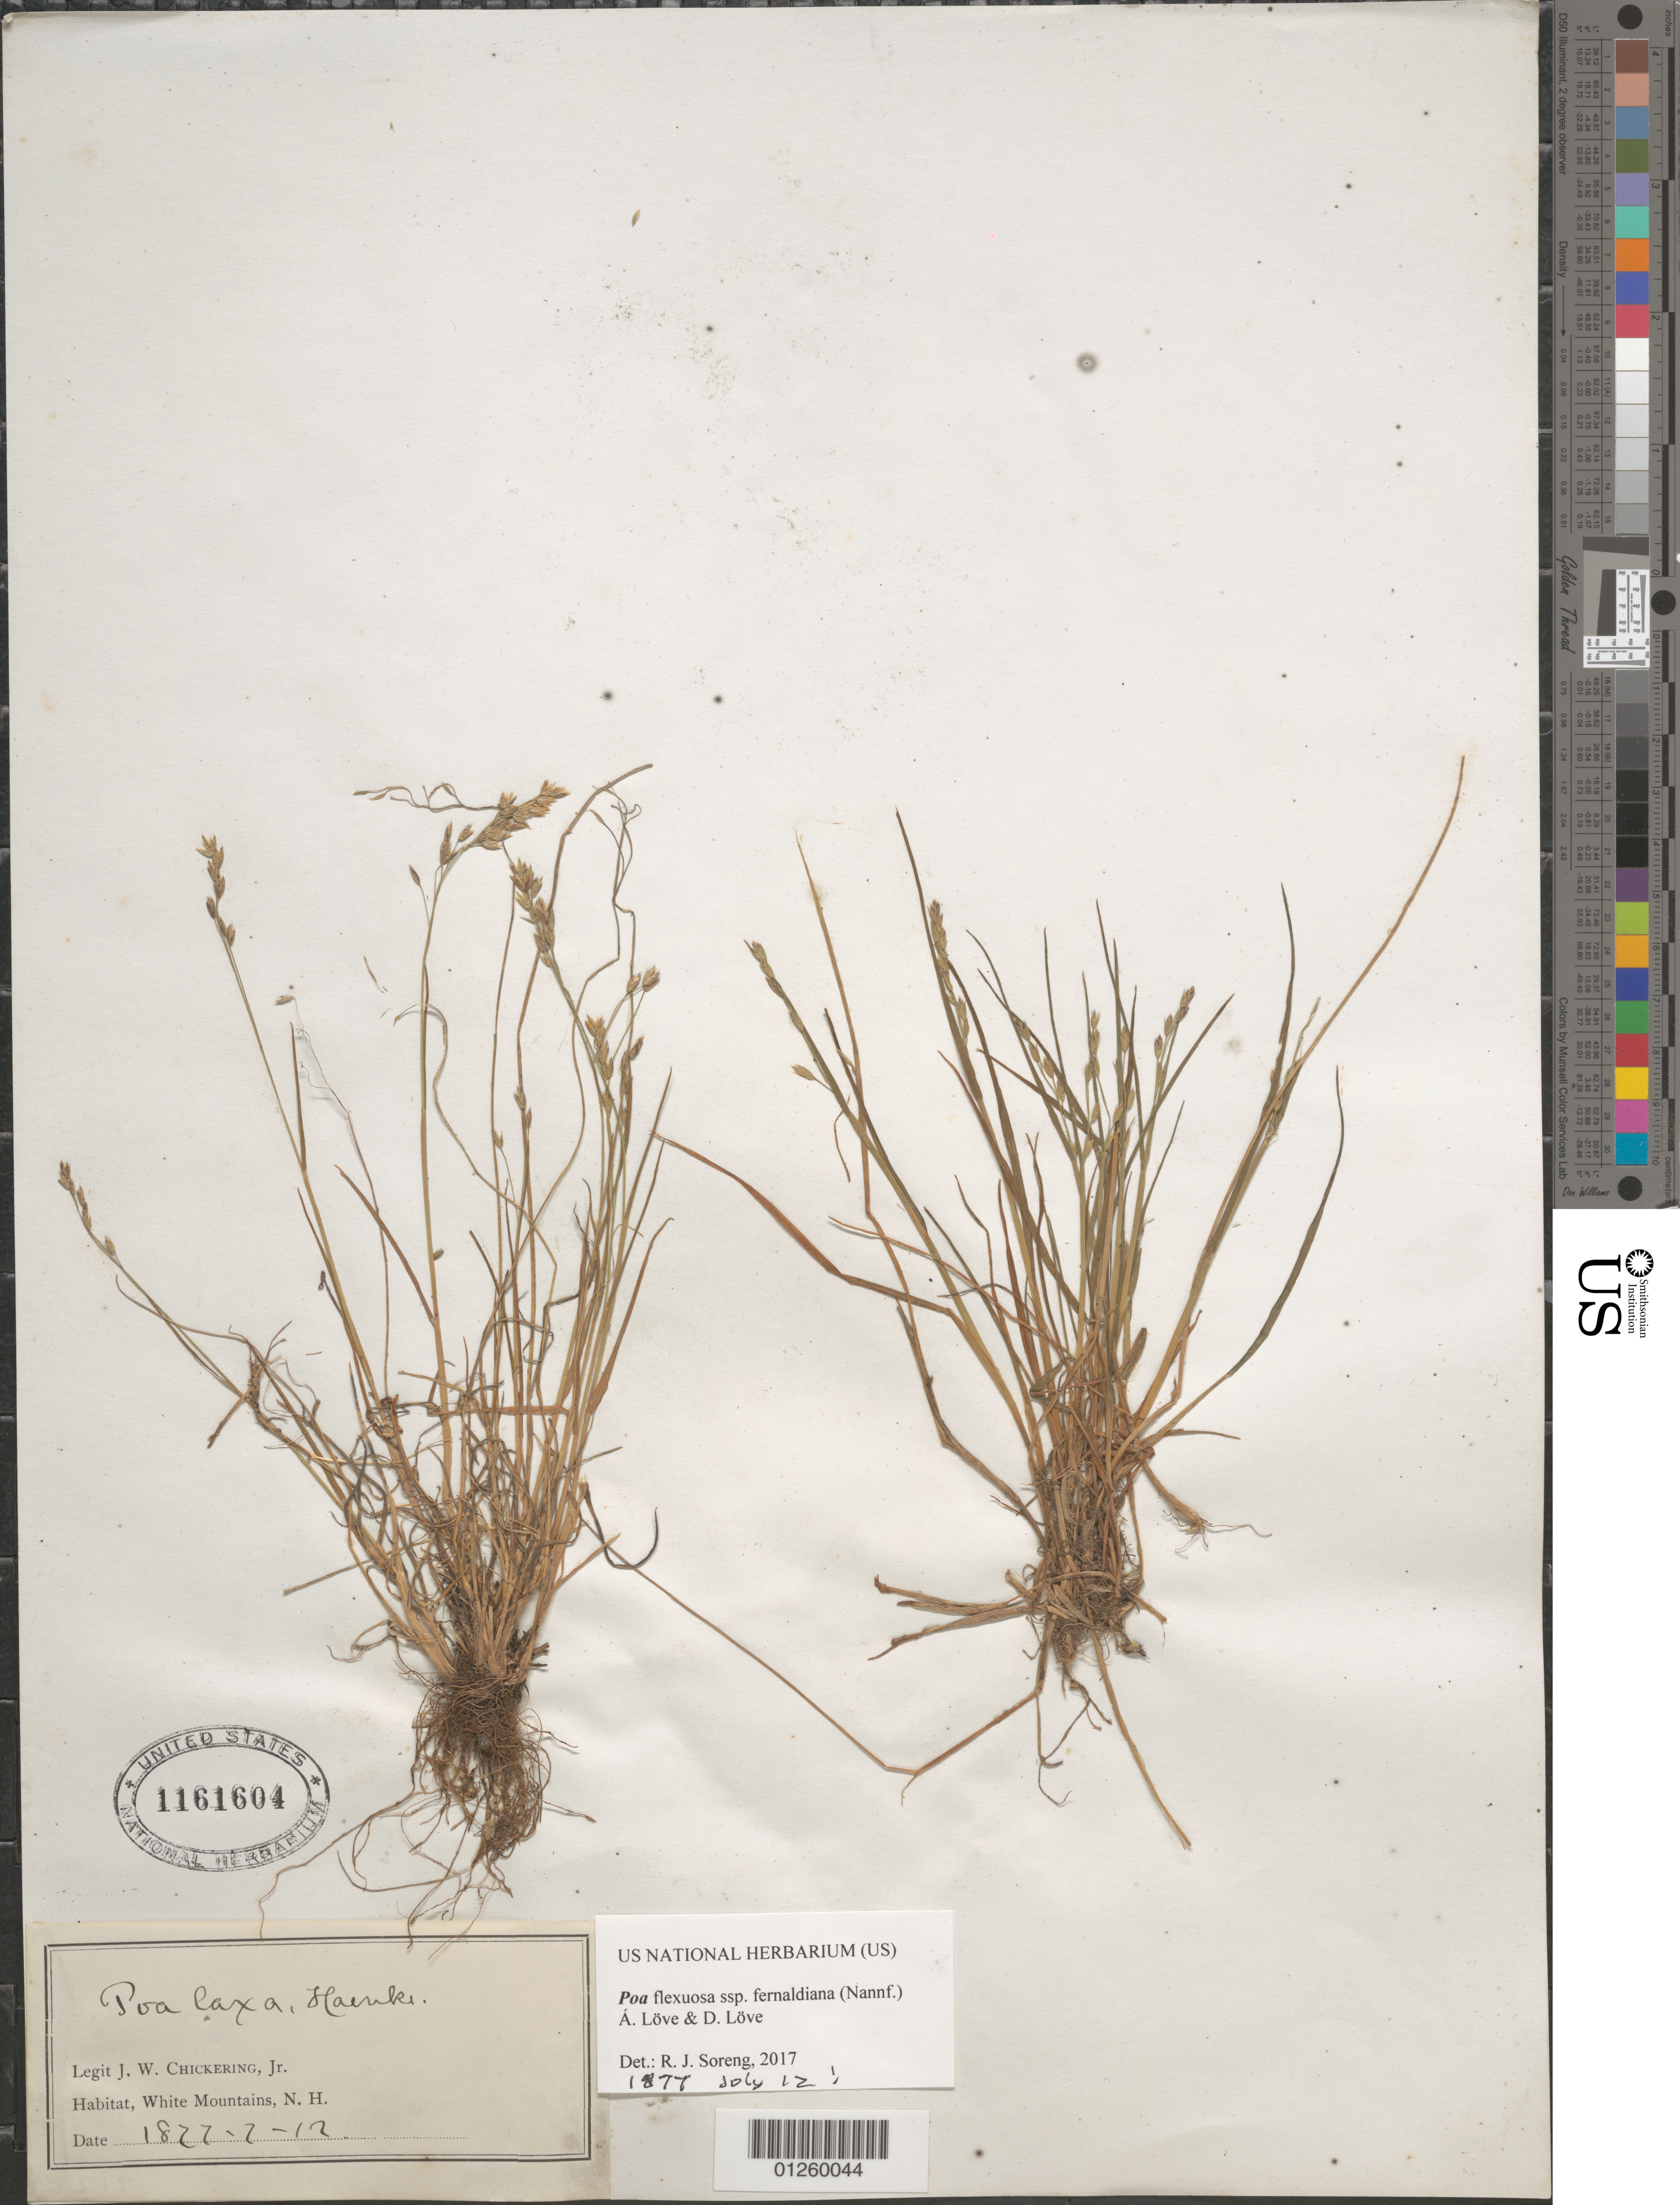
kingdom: Plantae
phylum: Tracheophyta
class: Liliopsida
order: Poales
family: Poaceae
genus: Poa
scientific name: Poa flexuosa Sm. subsp. fernaldiana (Nannf.) Á. Löve & D. Löve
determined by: Soreng, Robert J., Research Associate (BOT), Smithsonian Institution - National Museum of Natural History (UNITED STATES)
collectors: J. Chickering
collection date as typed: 1877 - 7 - 12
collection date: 1877-07-12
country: United States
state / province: New Hampshire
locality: White Mountains, N. H.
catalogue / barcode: US 1161604